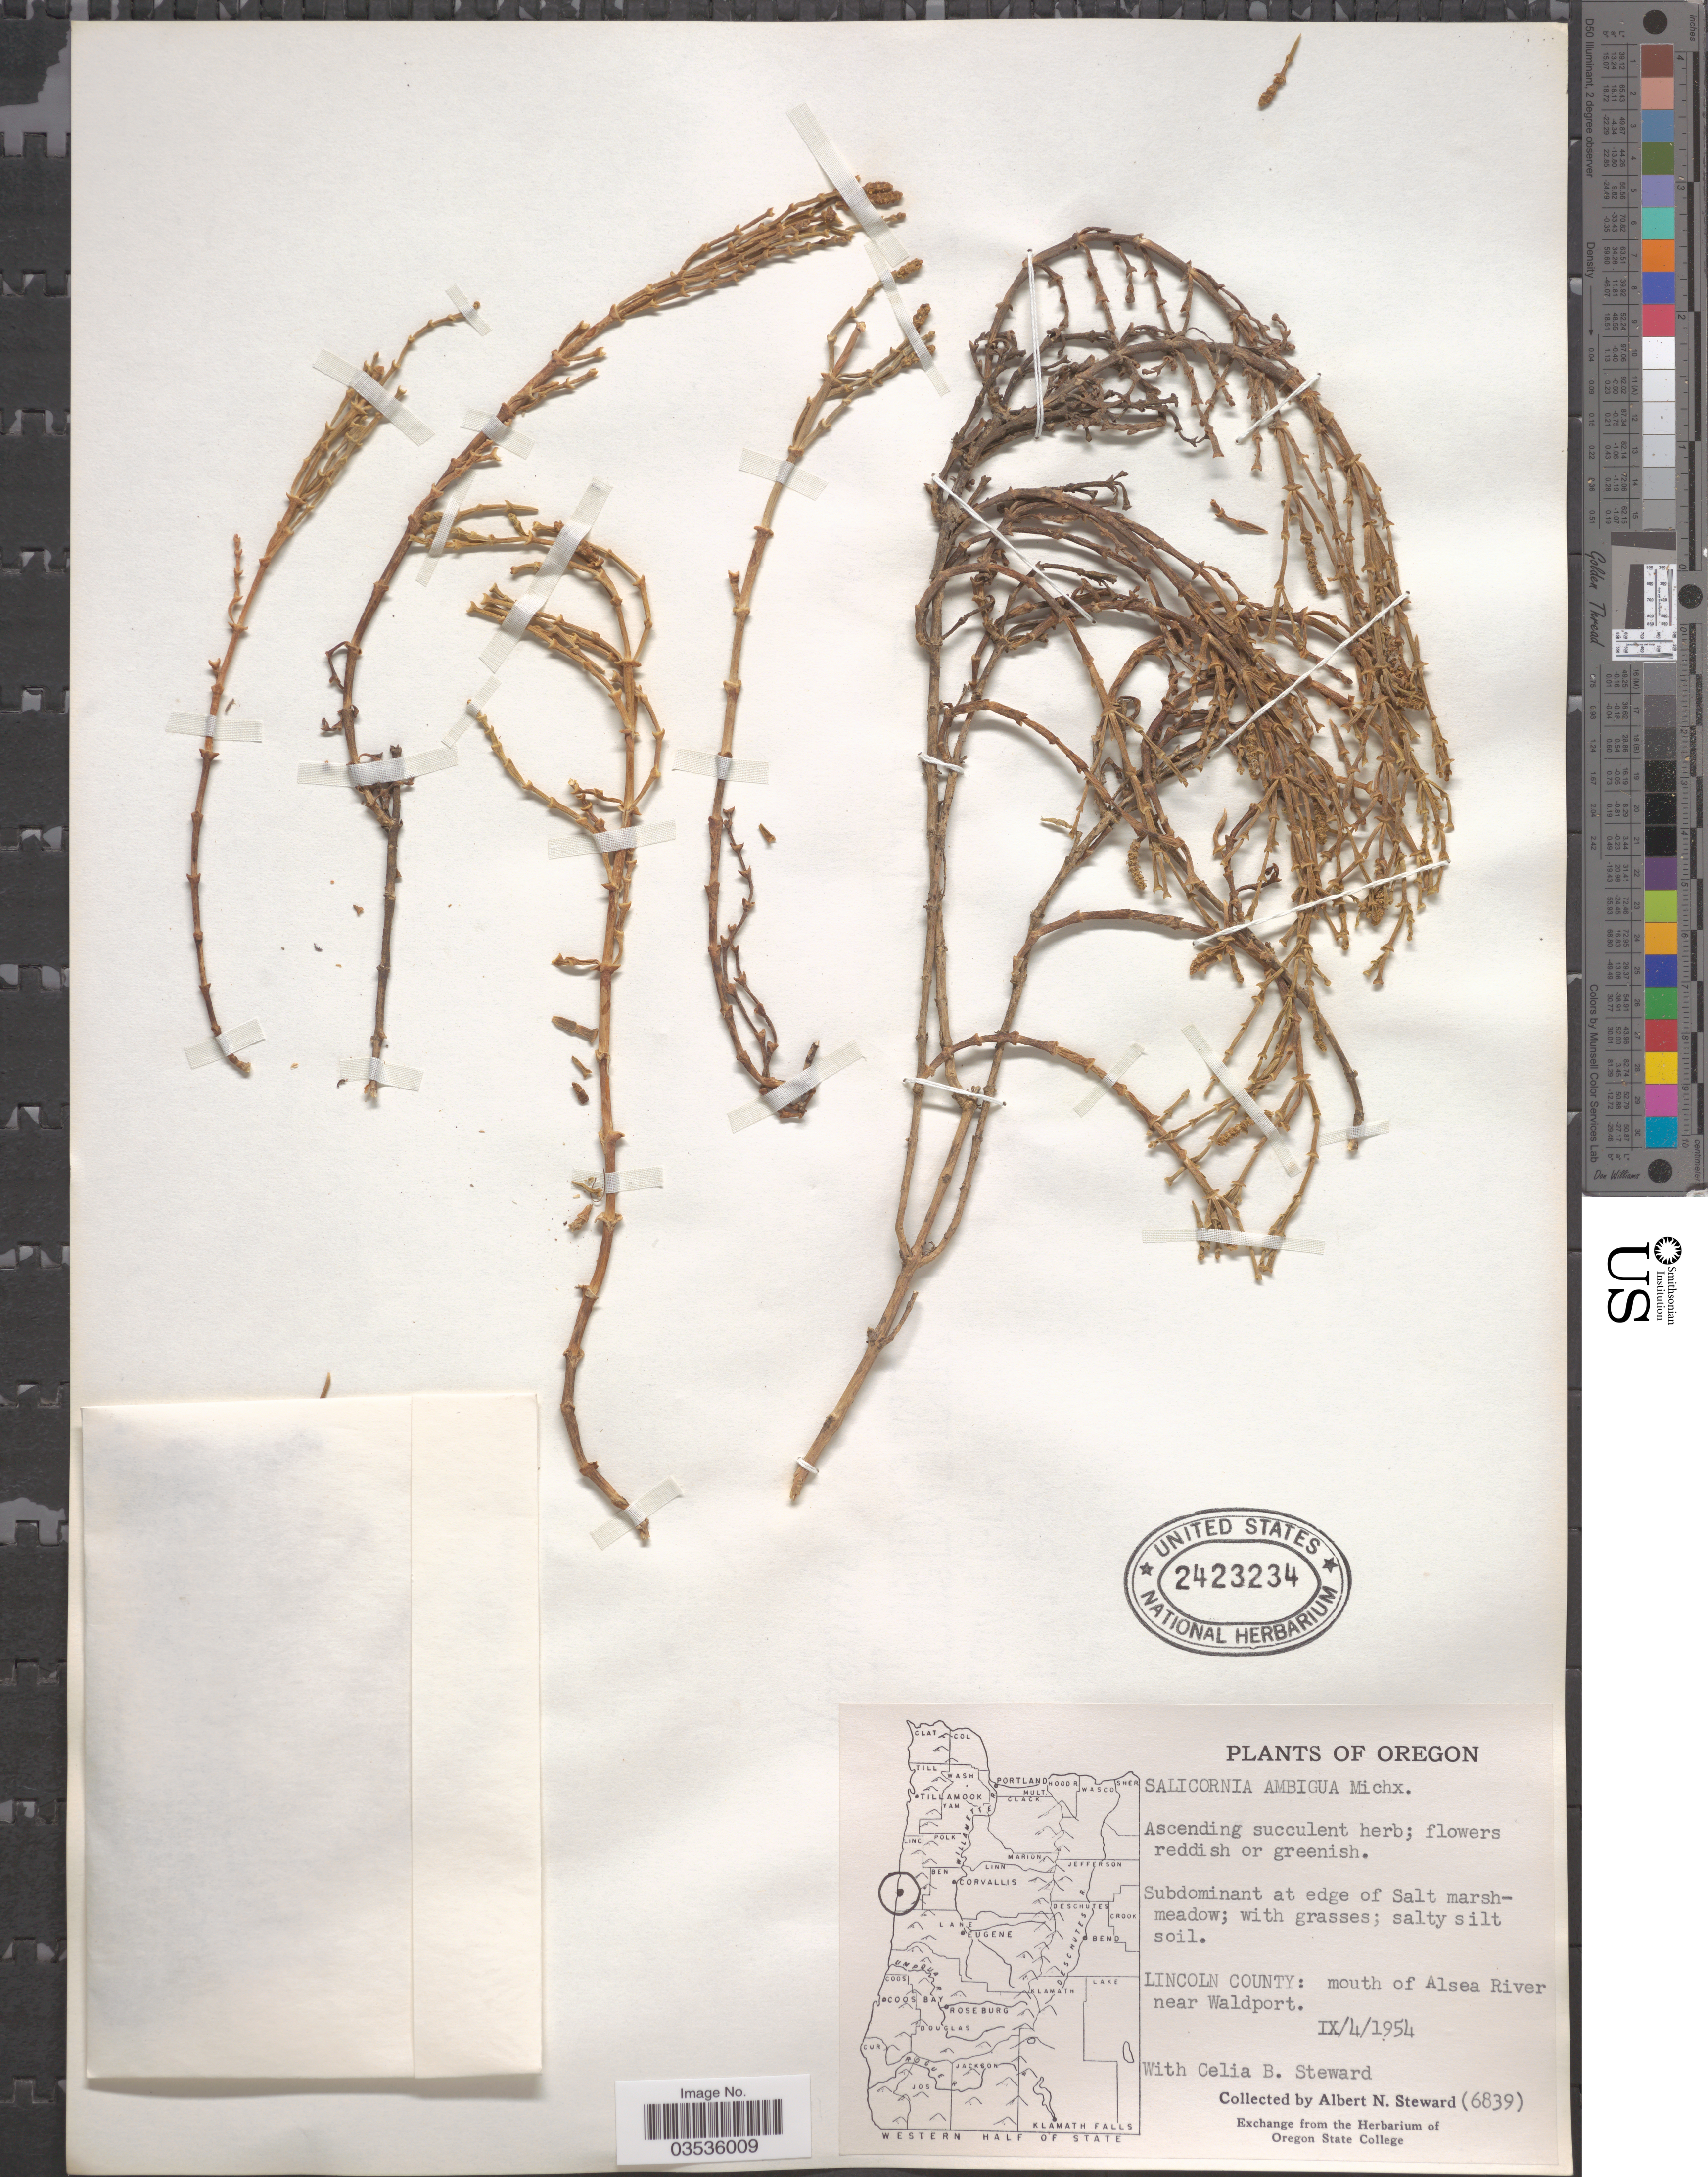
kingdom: Plantae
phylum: Tracheophyta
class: Magnoliopsida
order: Caryophyllales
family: Amaranthaceae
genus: Salicornia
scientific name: Salicornia pacifica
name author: Standl.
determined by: Strong, Mark T., (BOT), Smithsonian Institution - National Museum of Natural History (UNITED STATES)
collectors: A. N. Steward & C. Steward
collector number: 6839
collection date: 1954-09-04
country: United States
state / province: Oregon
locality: Lincoln County: mouth of Alsea River near Waldport.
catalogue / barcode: US 2423234